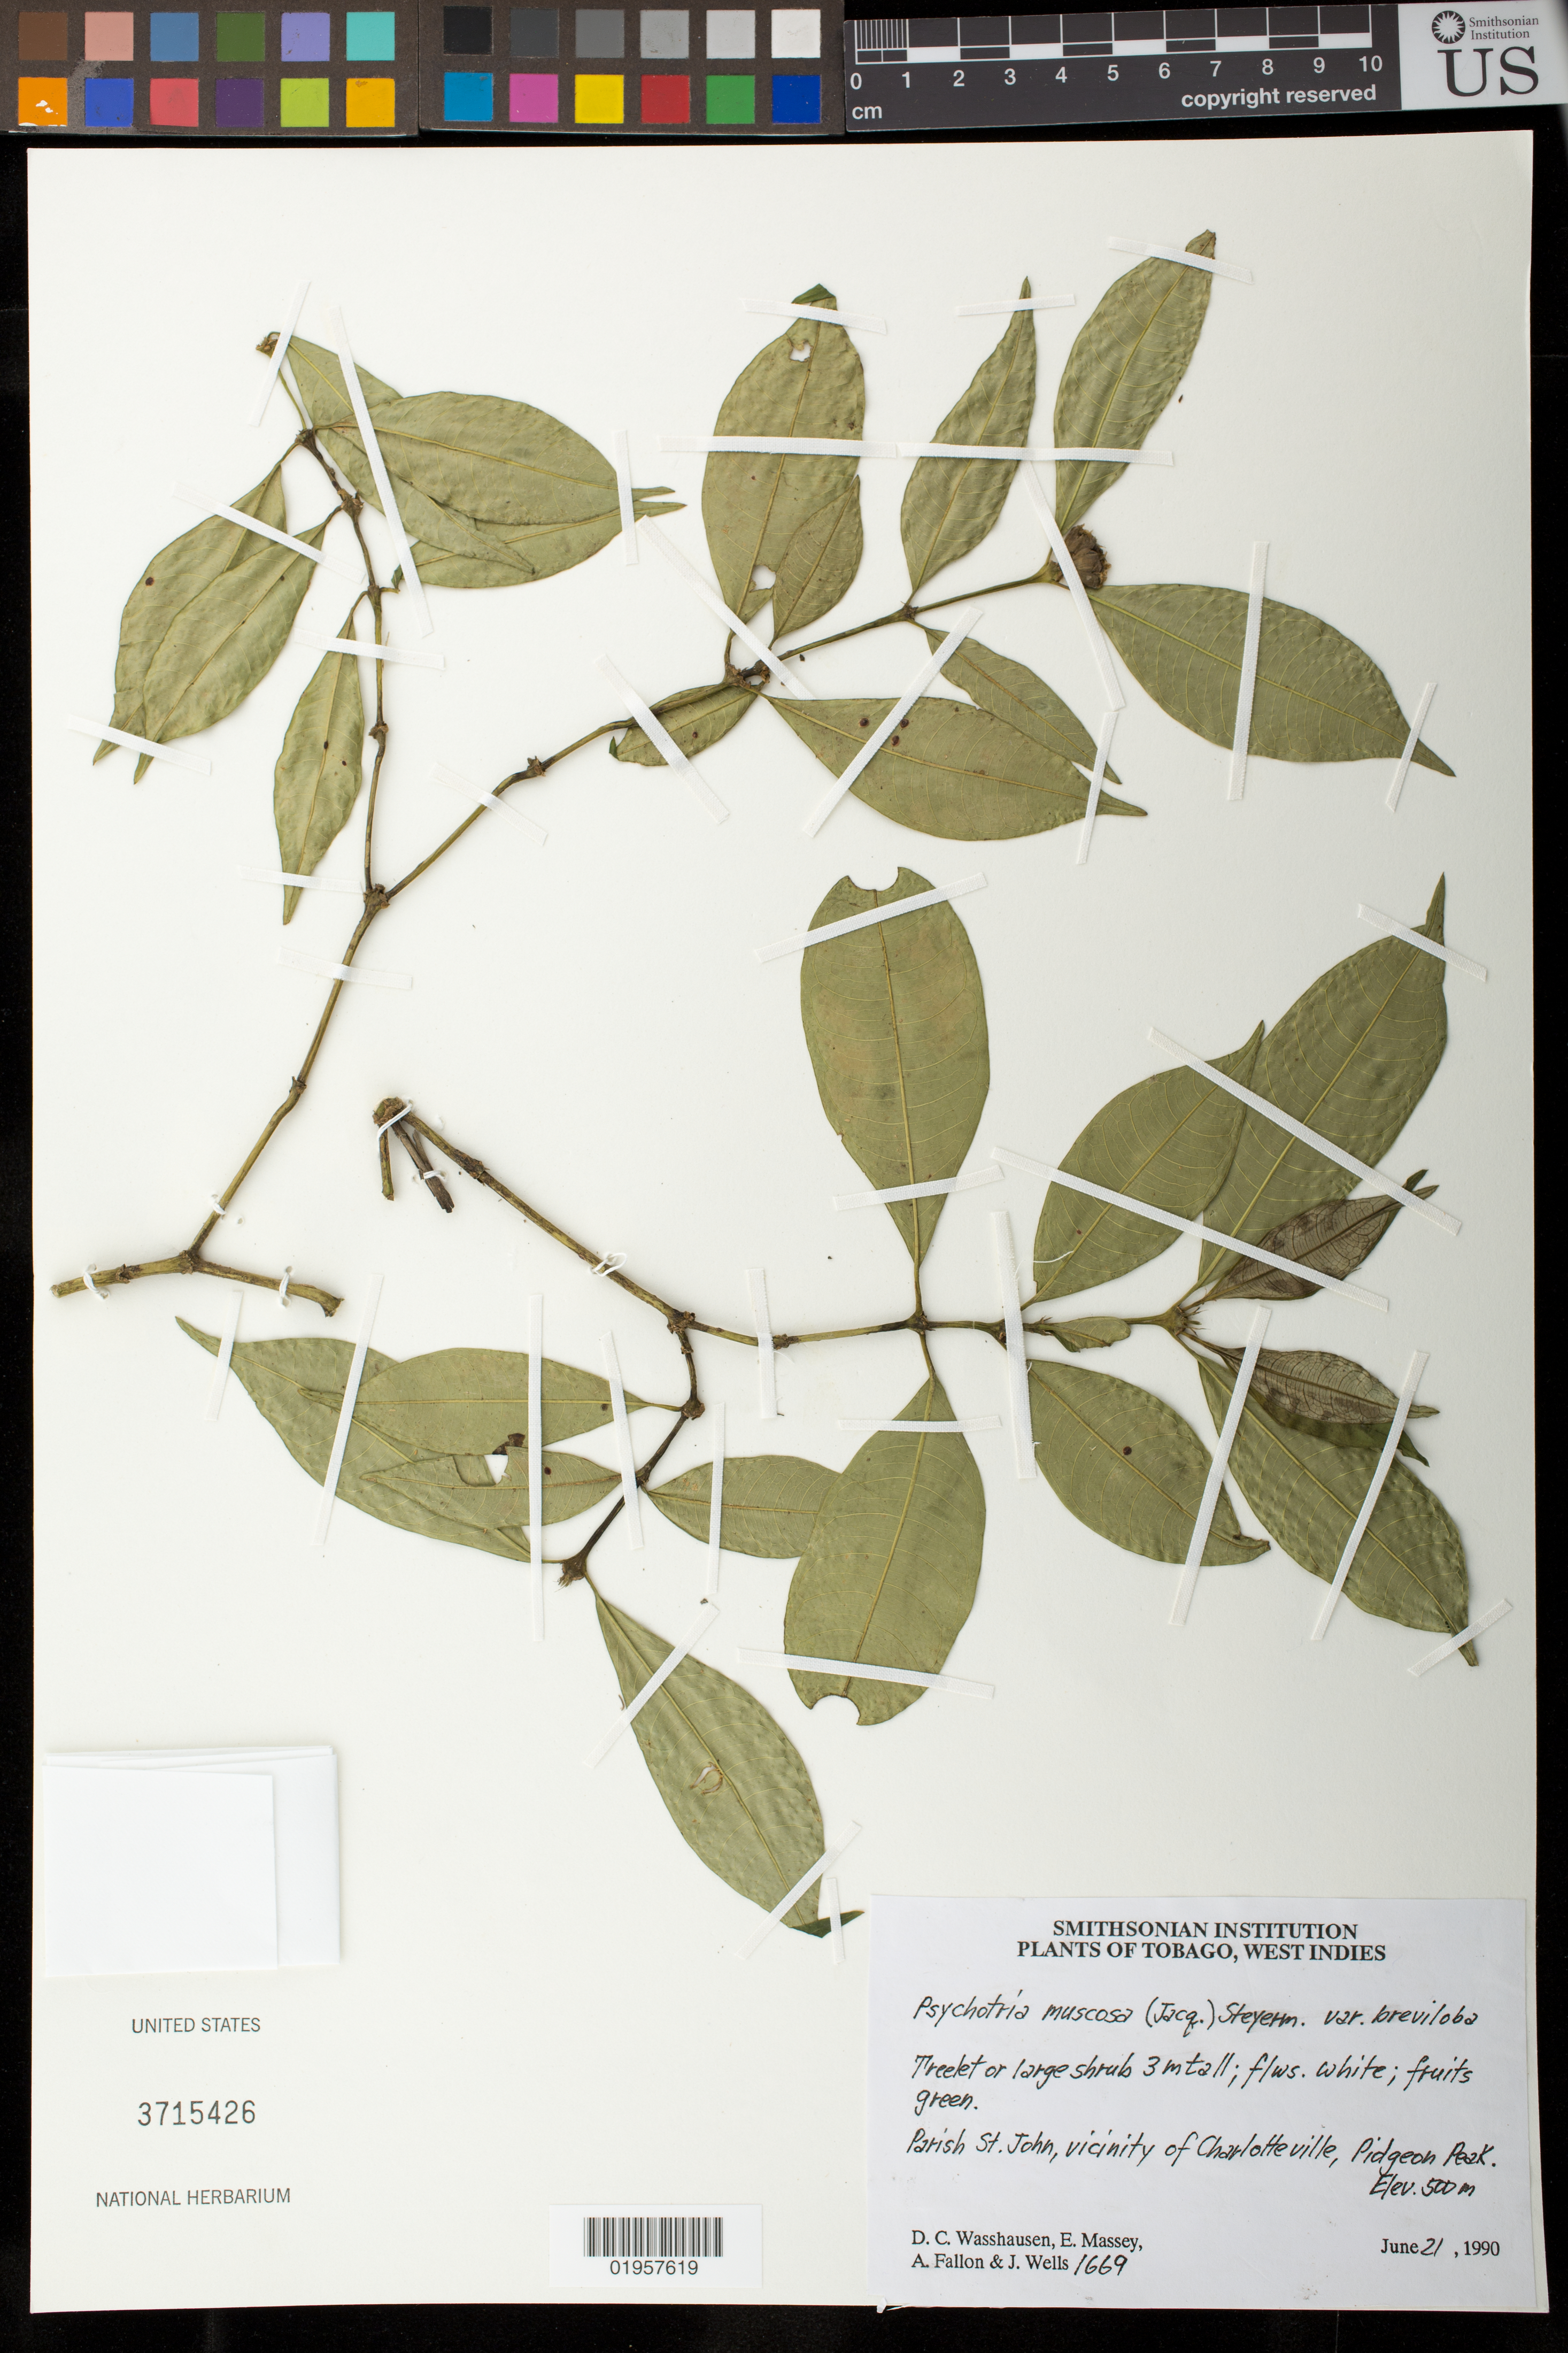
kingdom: Plantae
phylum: Tracheophyta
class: Magnoliopsida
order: Gentianales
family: Rubiaceae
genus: Psychotria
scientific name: Psychotria muscosa subsp. breviloba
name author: Steyerm.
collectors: D. C. Wasshausen, A. Fallon & J. Wells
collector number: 1669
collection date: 1990-06-21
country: Trinidad and Tobago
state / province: Saint John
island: Tobago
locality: Parish St. John, vicinity of Charlotteville, Pidgeon Peak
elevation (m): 500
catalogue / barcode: US 3715426